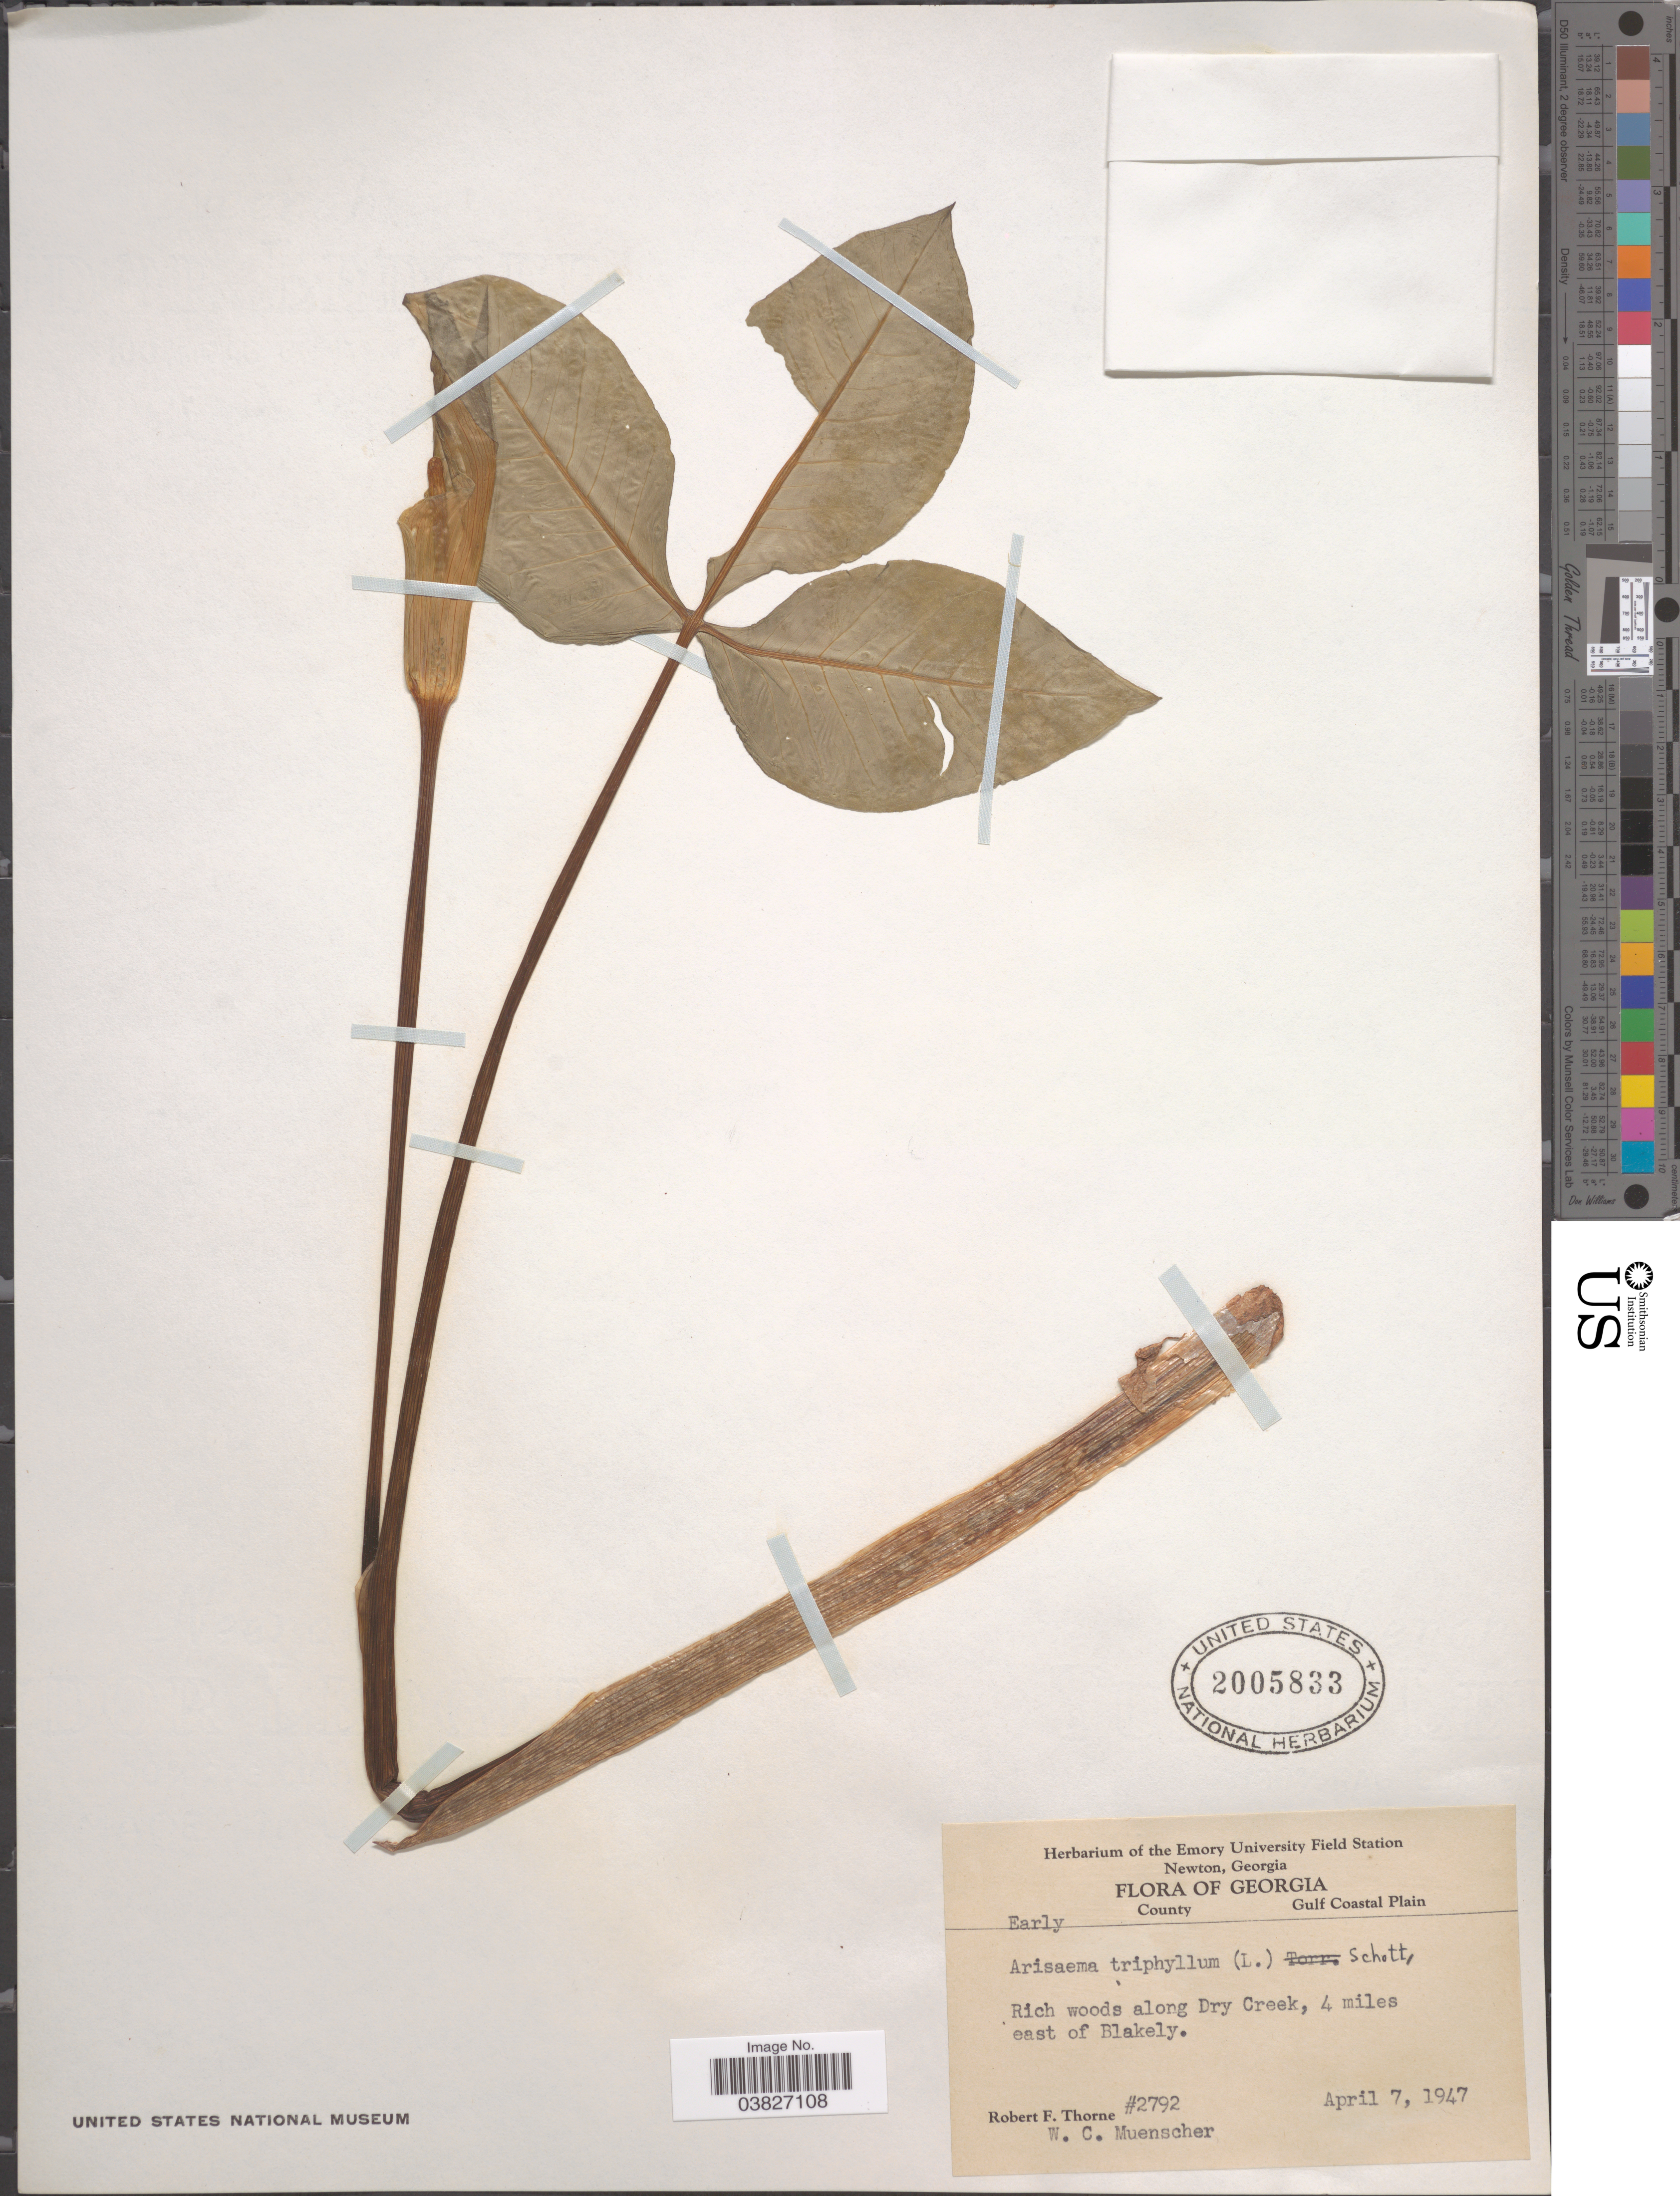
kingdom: Plantae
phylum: Tracheophyta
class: Liliopsida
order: Alismatales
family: Araceae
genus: Arisaema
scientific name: Arisaema triphyllum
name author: (L.) Schott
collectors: R. F. Thorne & W. Muenscher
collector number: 2792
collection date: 1947-04-07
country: United States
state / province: Georgia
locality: County Gulf Coastal Plain. Rich woods along Dry Creek, 4 miles east of Blakely.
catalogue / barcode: US 2005833